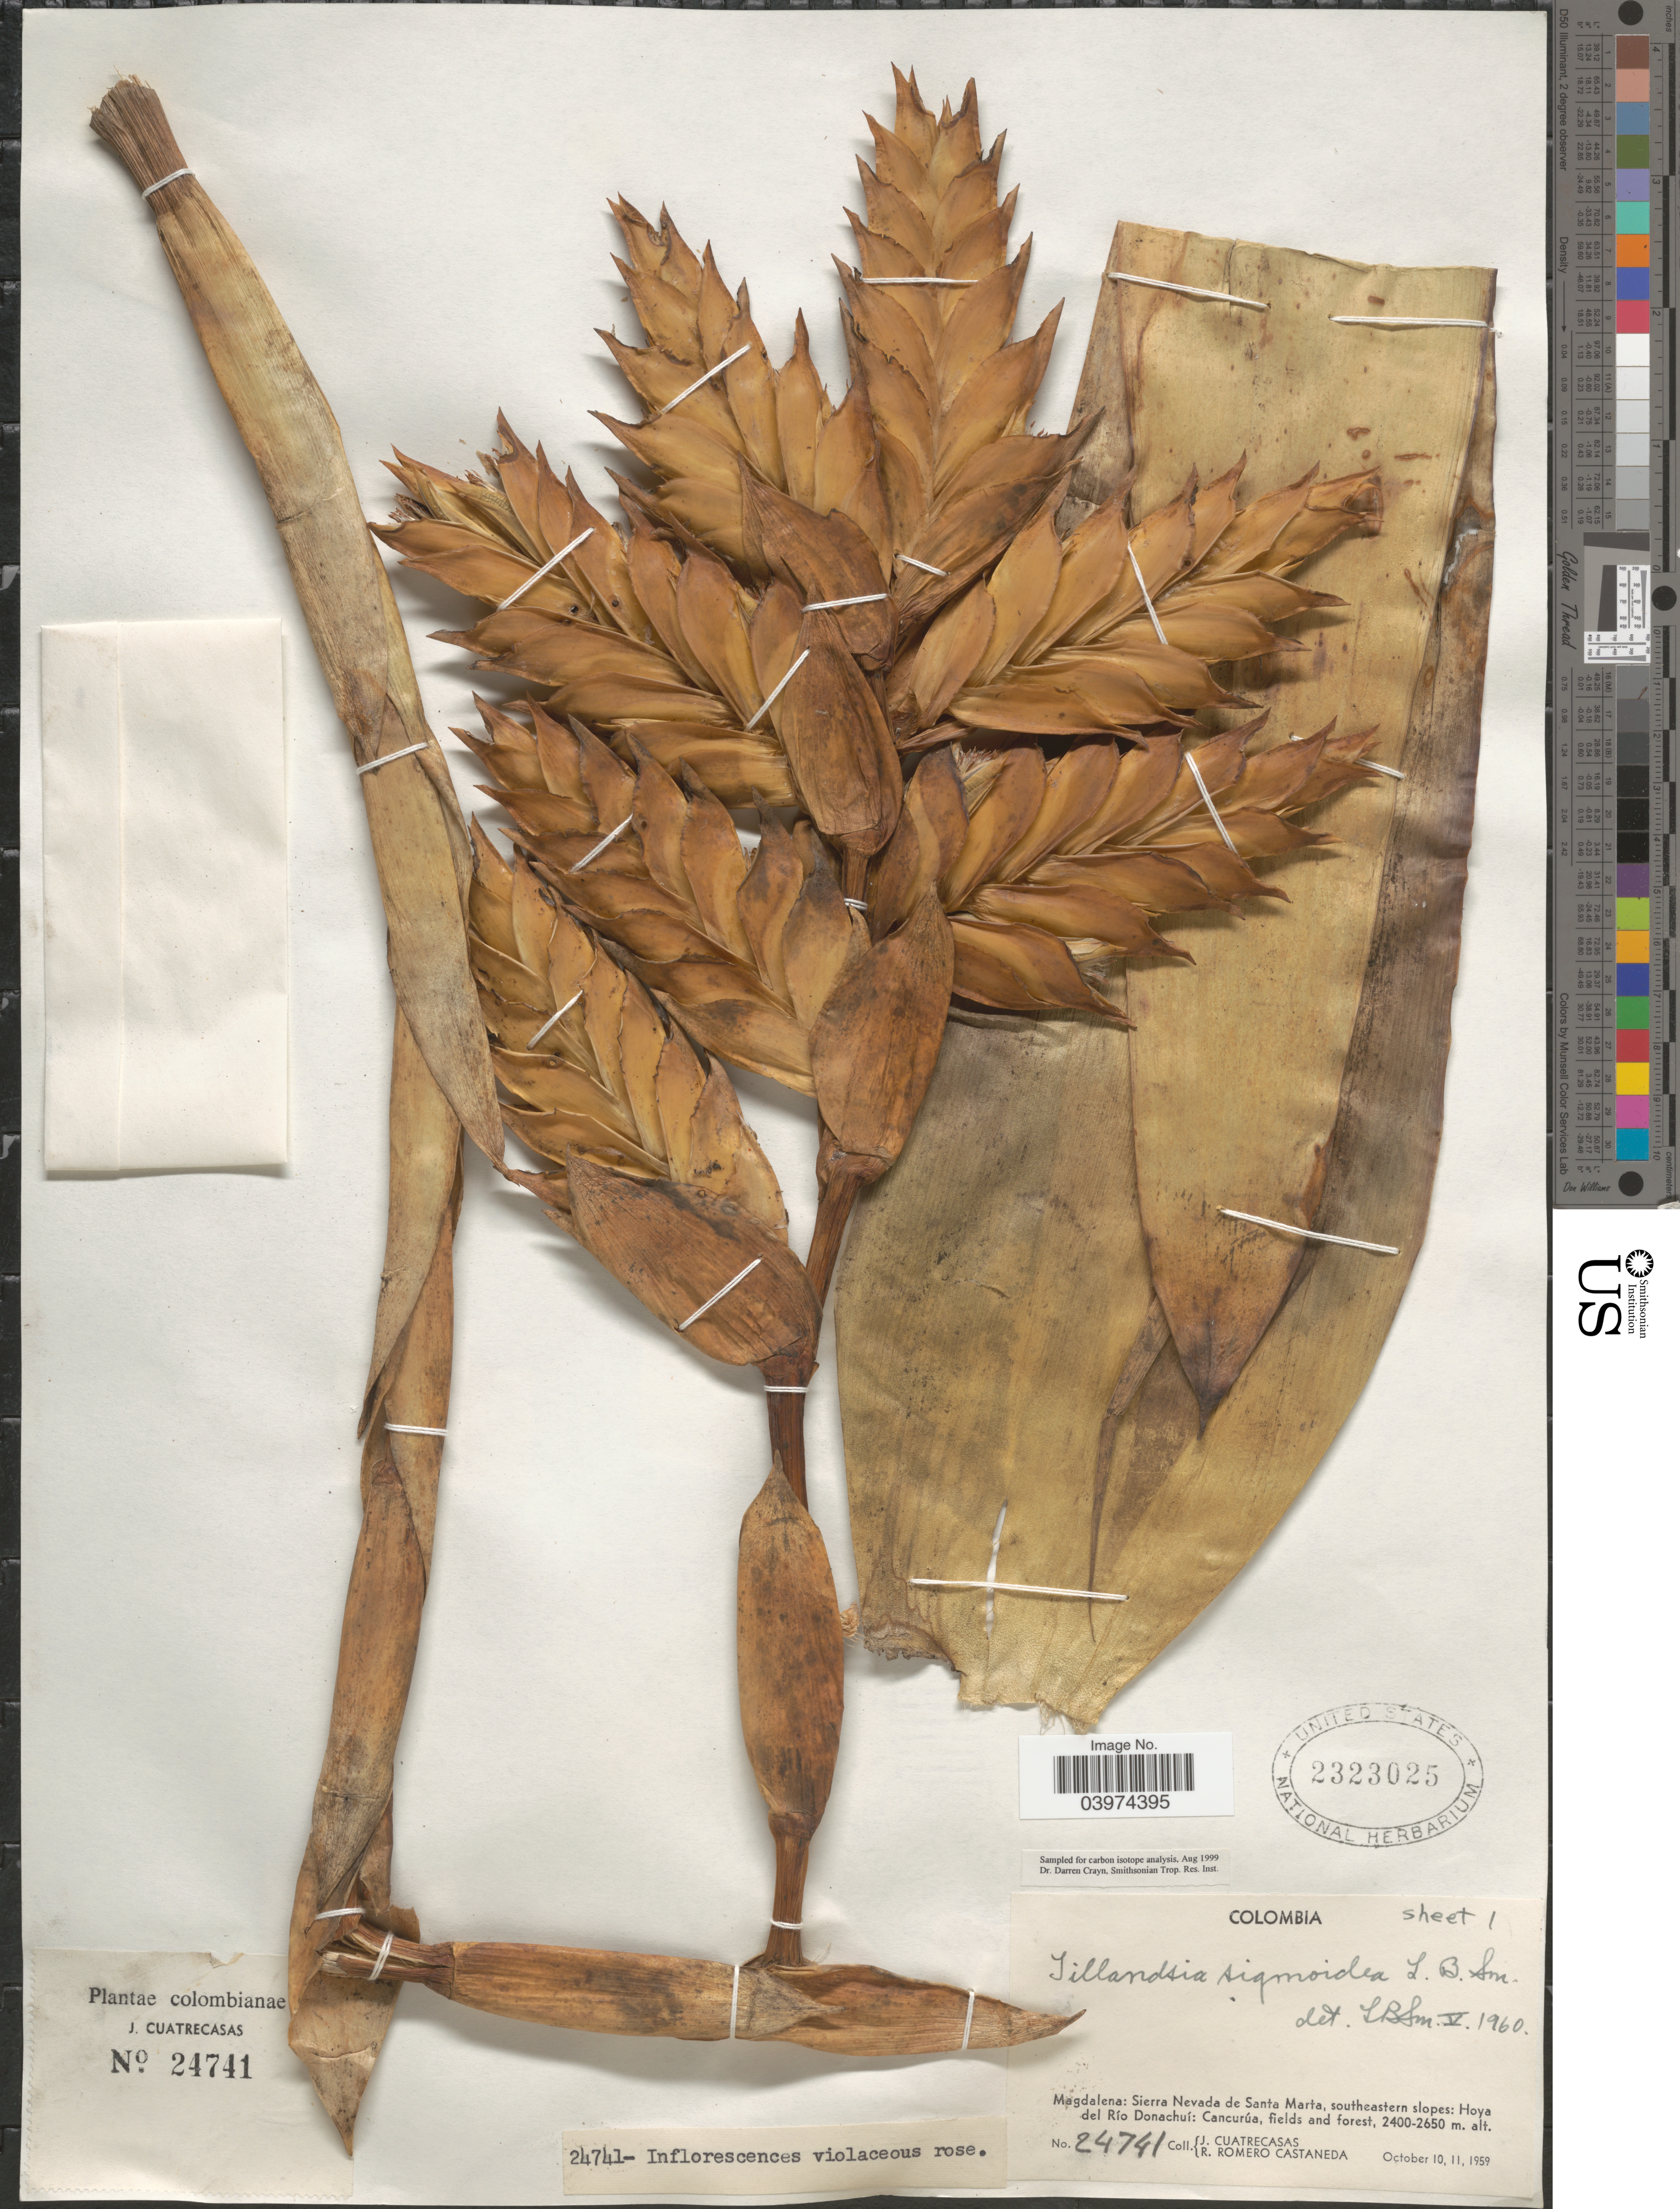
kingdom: Plantae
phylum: Tracheophyta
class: Liliopsida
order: Poales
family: Bromeliaceae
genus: Tillandsia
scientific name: Tillandsia sigmoidea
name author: L.B. Sm.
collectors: J. Cuatrecasas & R. Romero Castañeda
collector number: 24741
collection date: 1959-10-10/1959-10-11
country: Colombia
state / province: Magdalena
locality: Sierra Nevada de Santa Marta, southeastern slopes: Hoya del Río Donachuí: Cancurúa.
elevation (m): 2400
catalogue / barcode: US 2323025